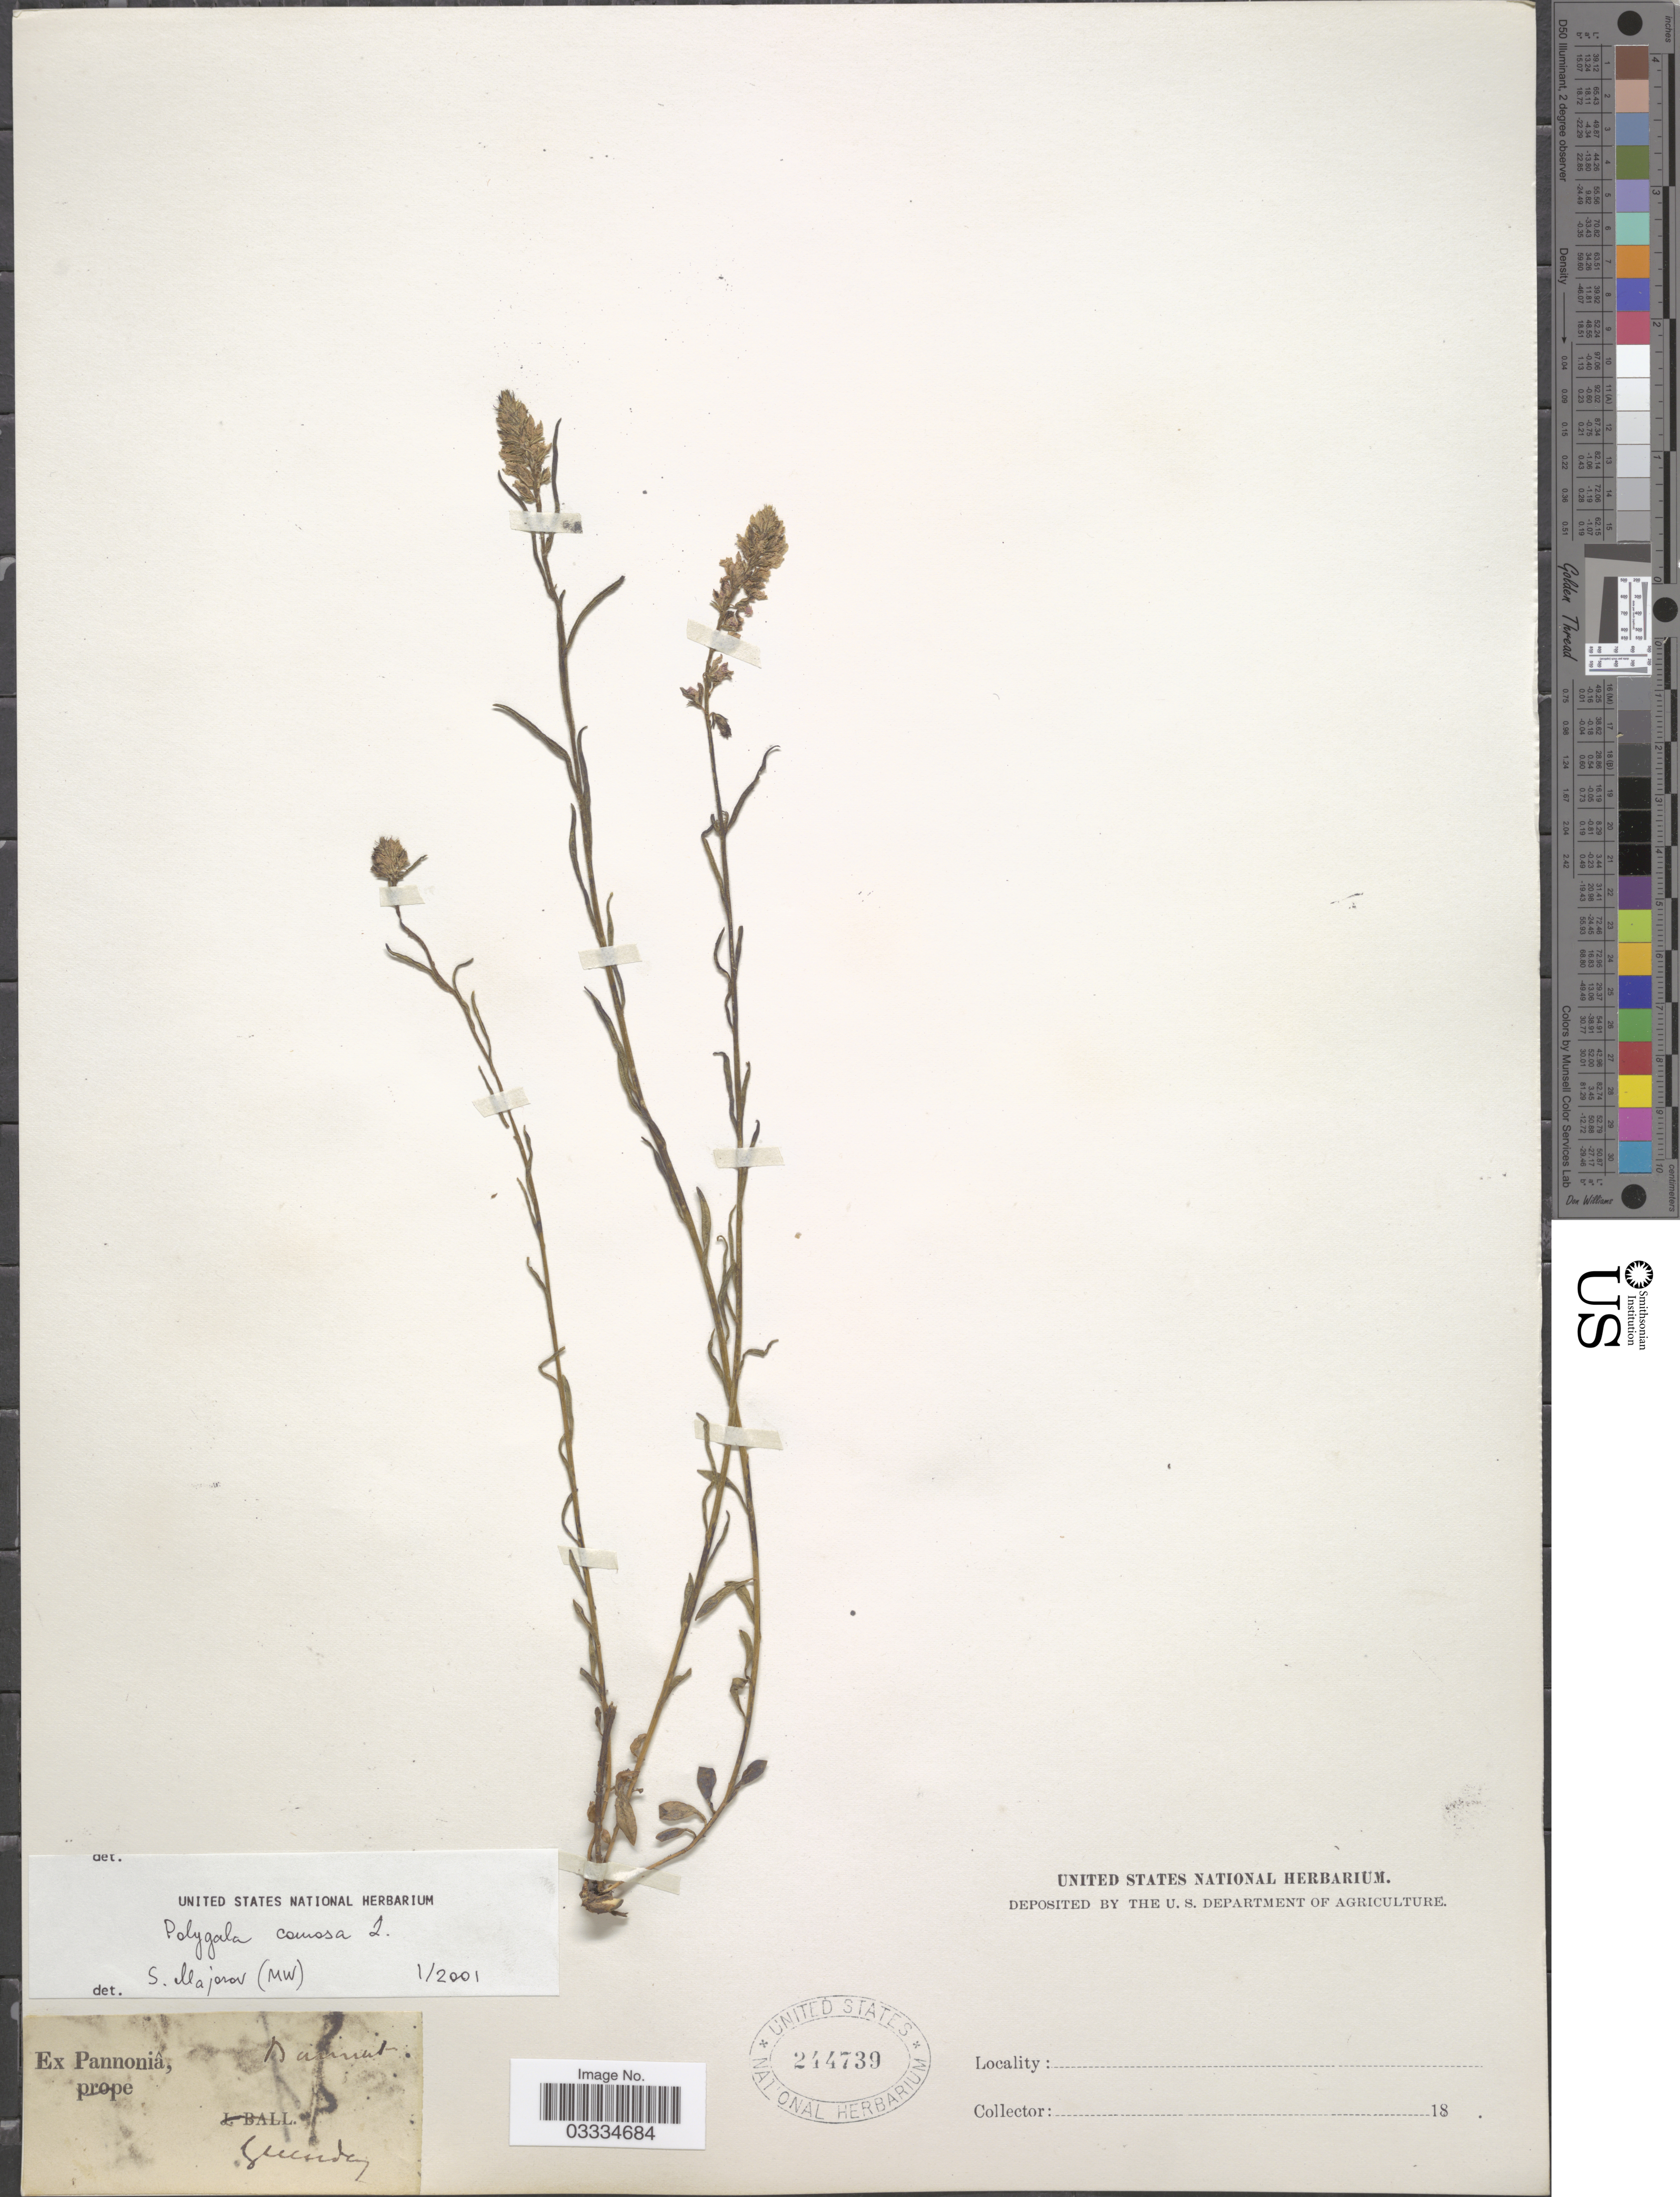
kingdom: Plantae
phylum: Tracheophyta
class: Magnoliopsida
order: Fabales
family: Polygalaceae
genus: Polygala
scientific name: Polygala comosa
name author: Schkuhr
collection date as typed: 18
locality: Ex Pannoniâ.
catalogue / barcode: US 244739